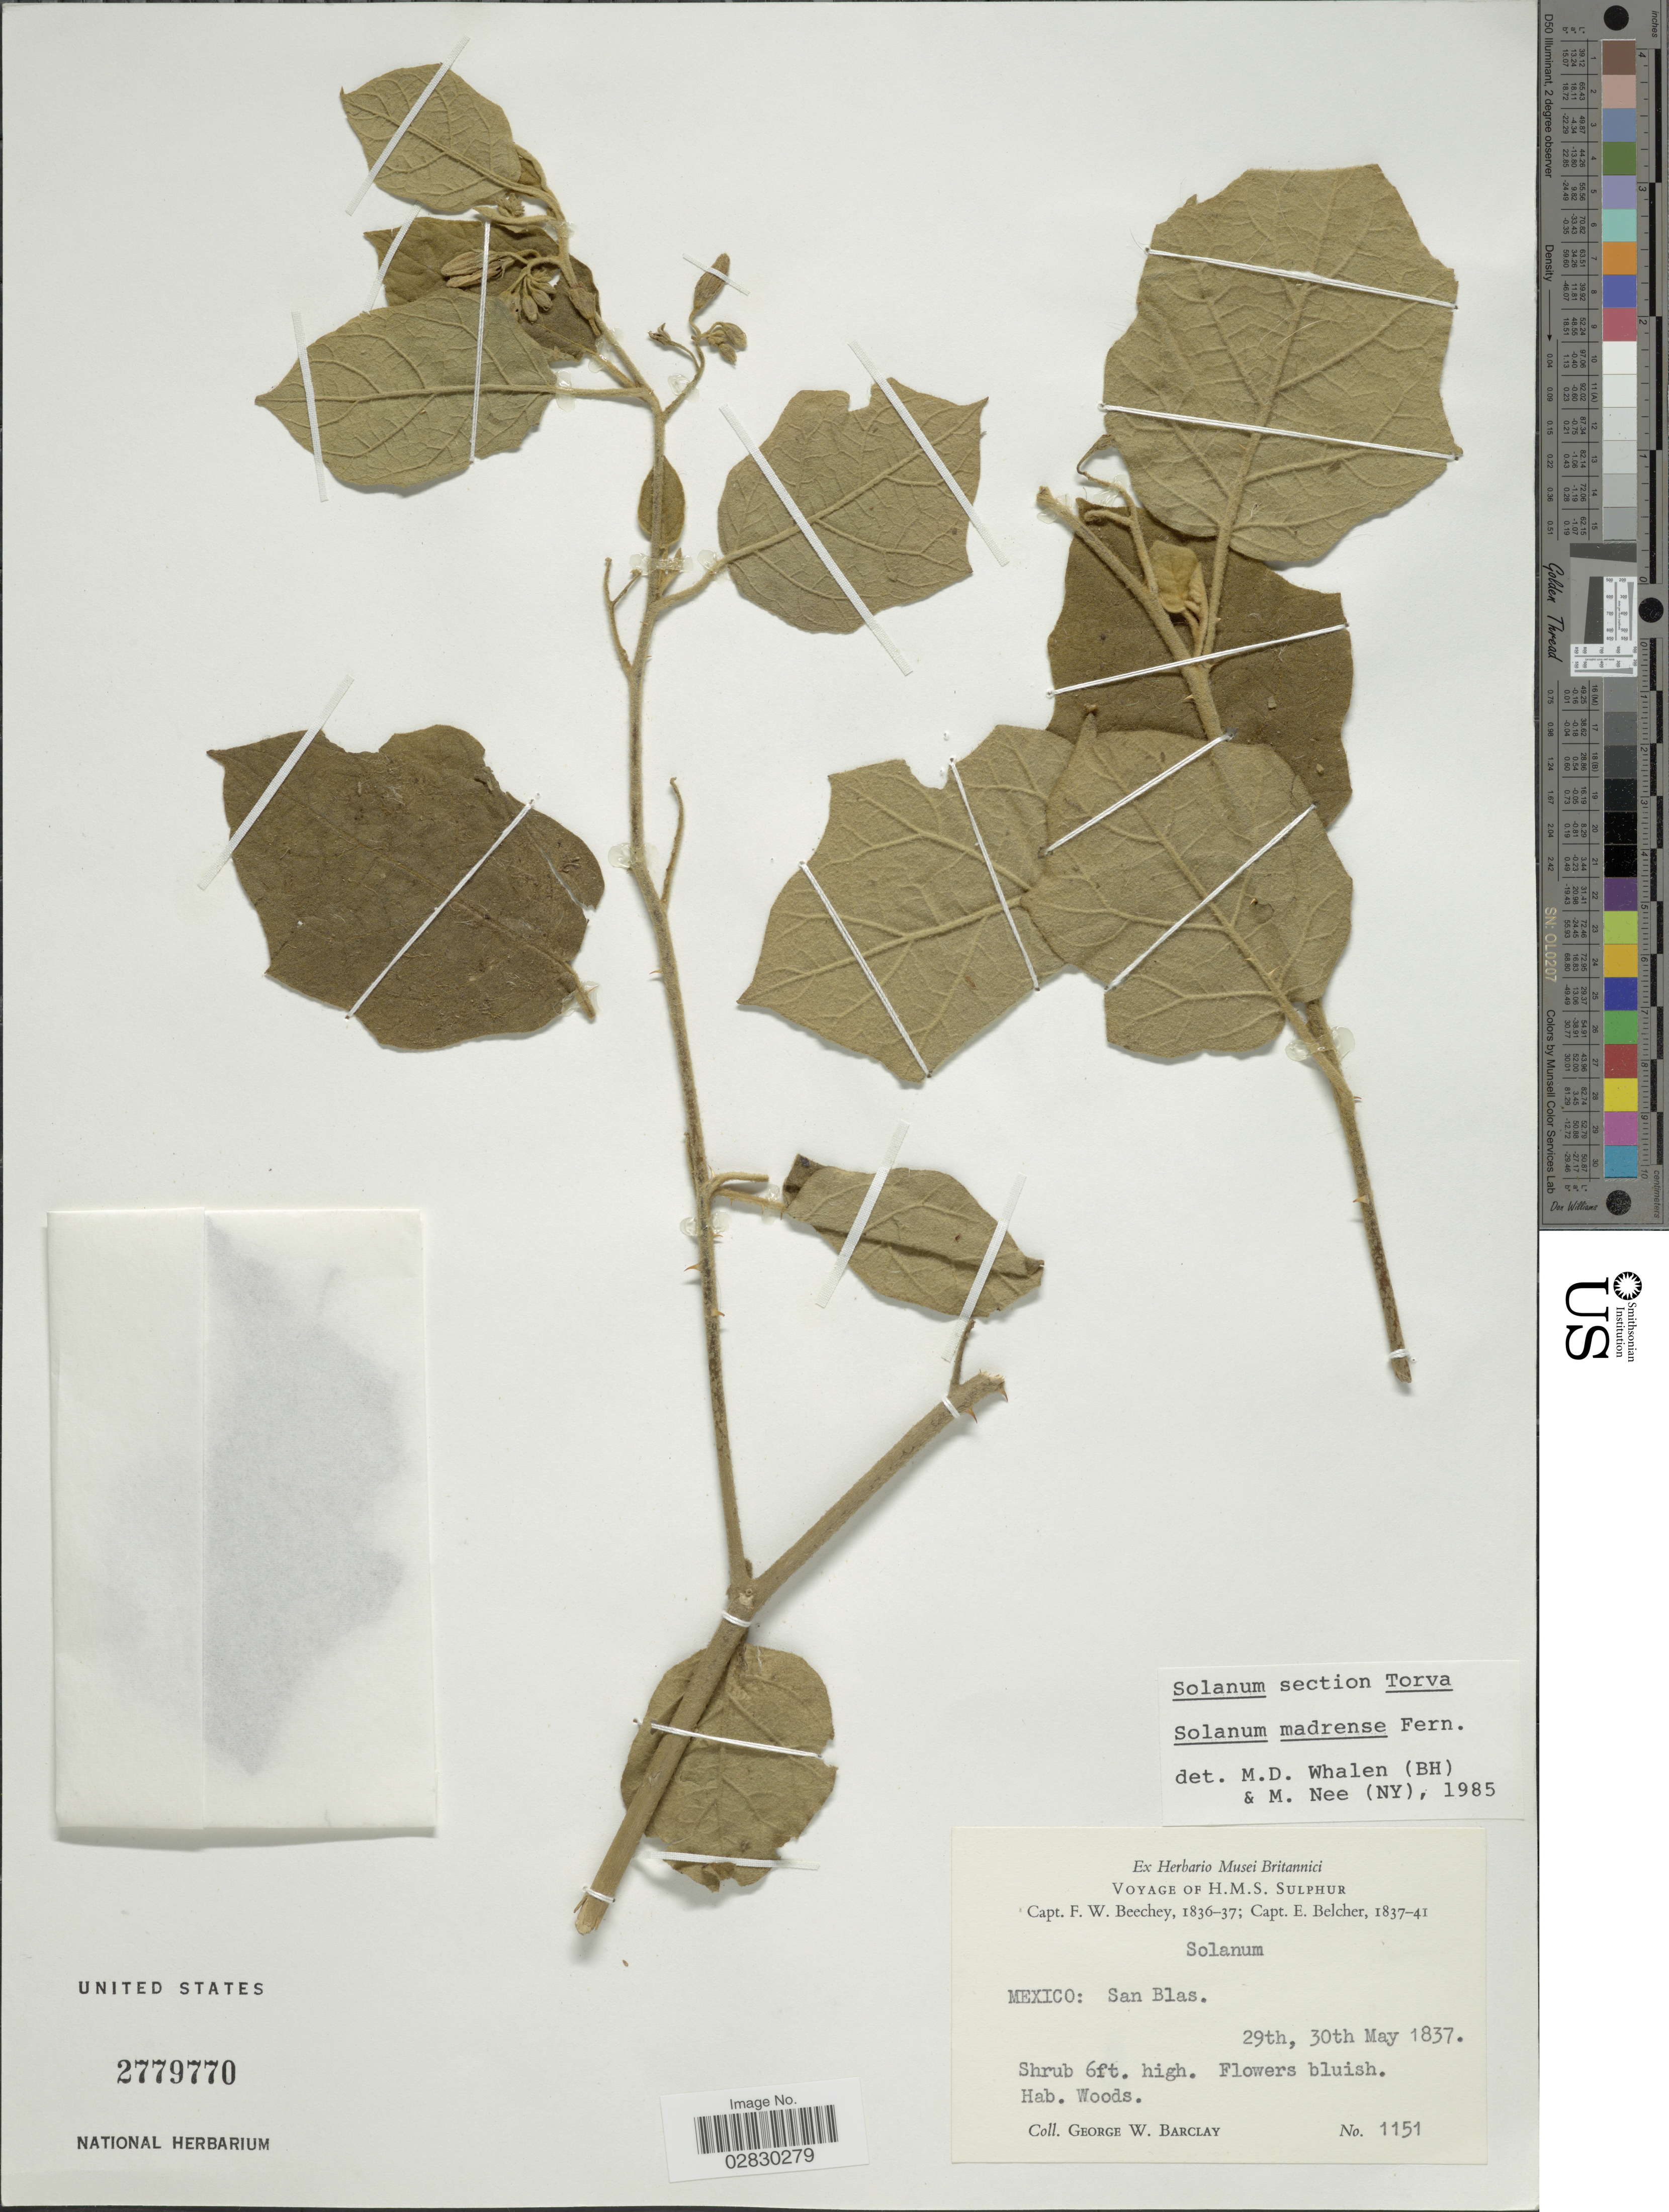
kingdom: Plantae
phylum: Tracheophyta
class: Magnoliopsida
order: Solanales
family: Solanaceae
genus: Solanum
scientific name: Solanum madrense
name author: Fernald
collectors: G. W. Barclay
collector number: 1151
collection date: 1837-05-29/1837-05-30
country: Panama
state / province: Kuna Yala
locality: San Blas.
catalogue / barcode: US 2779770